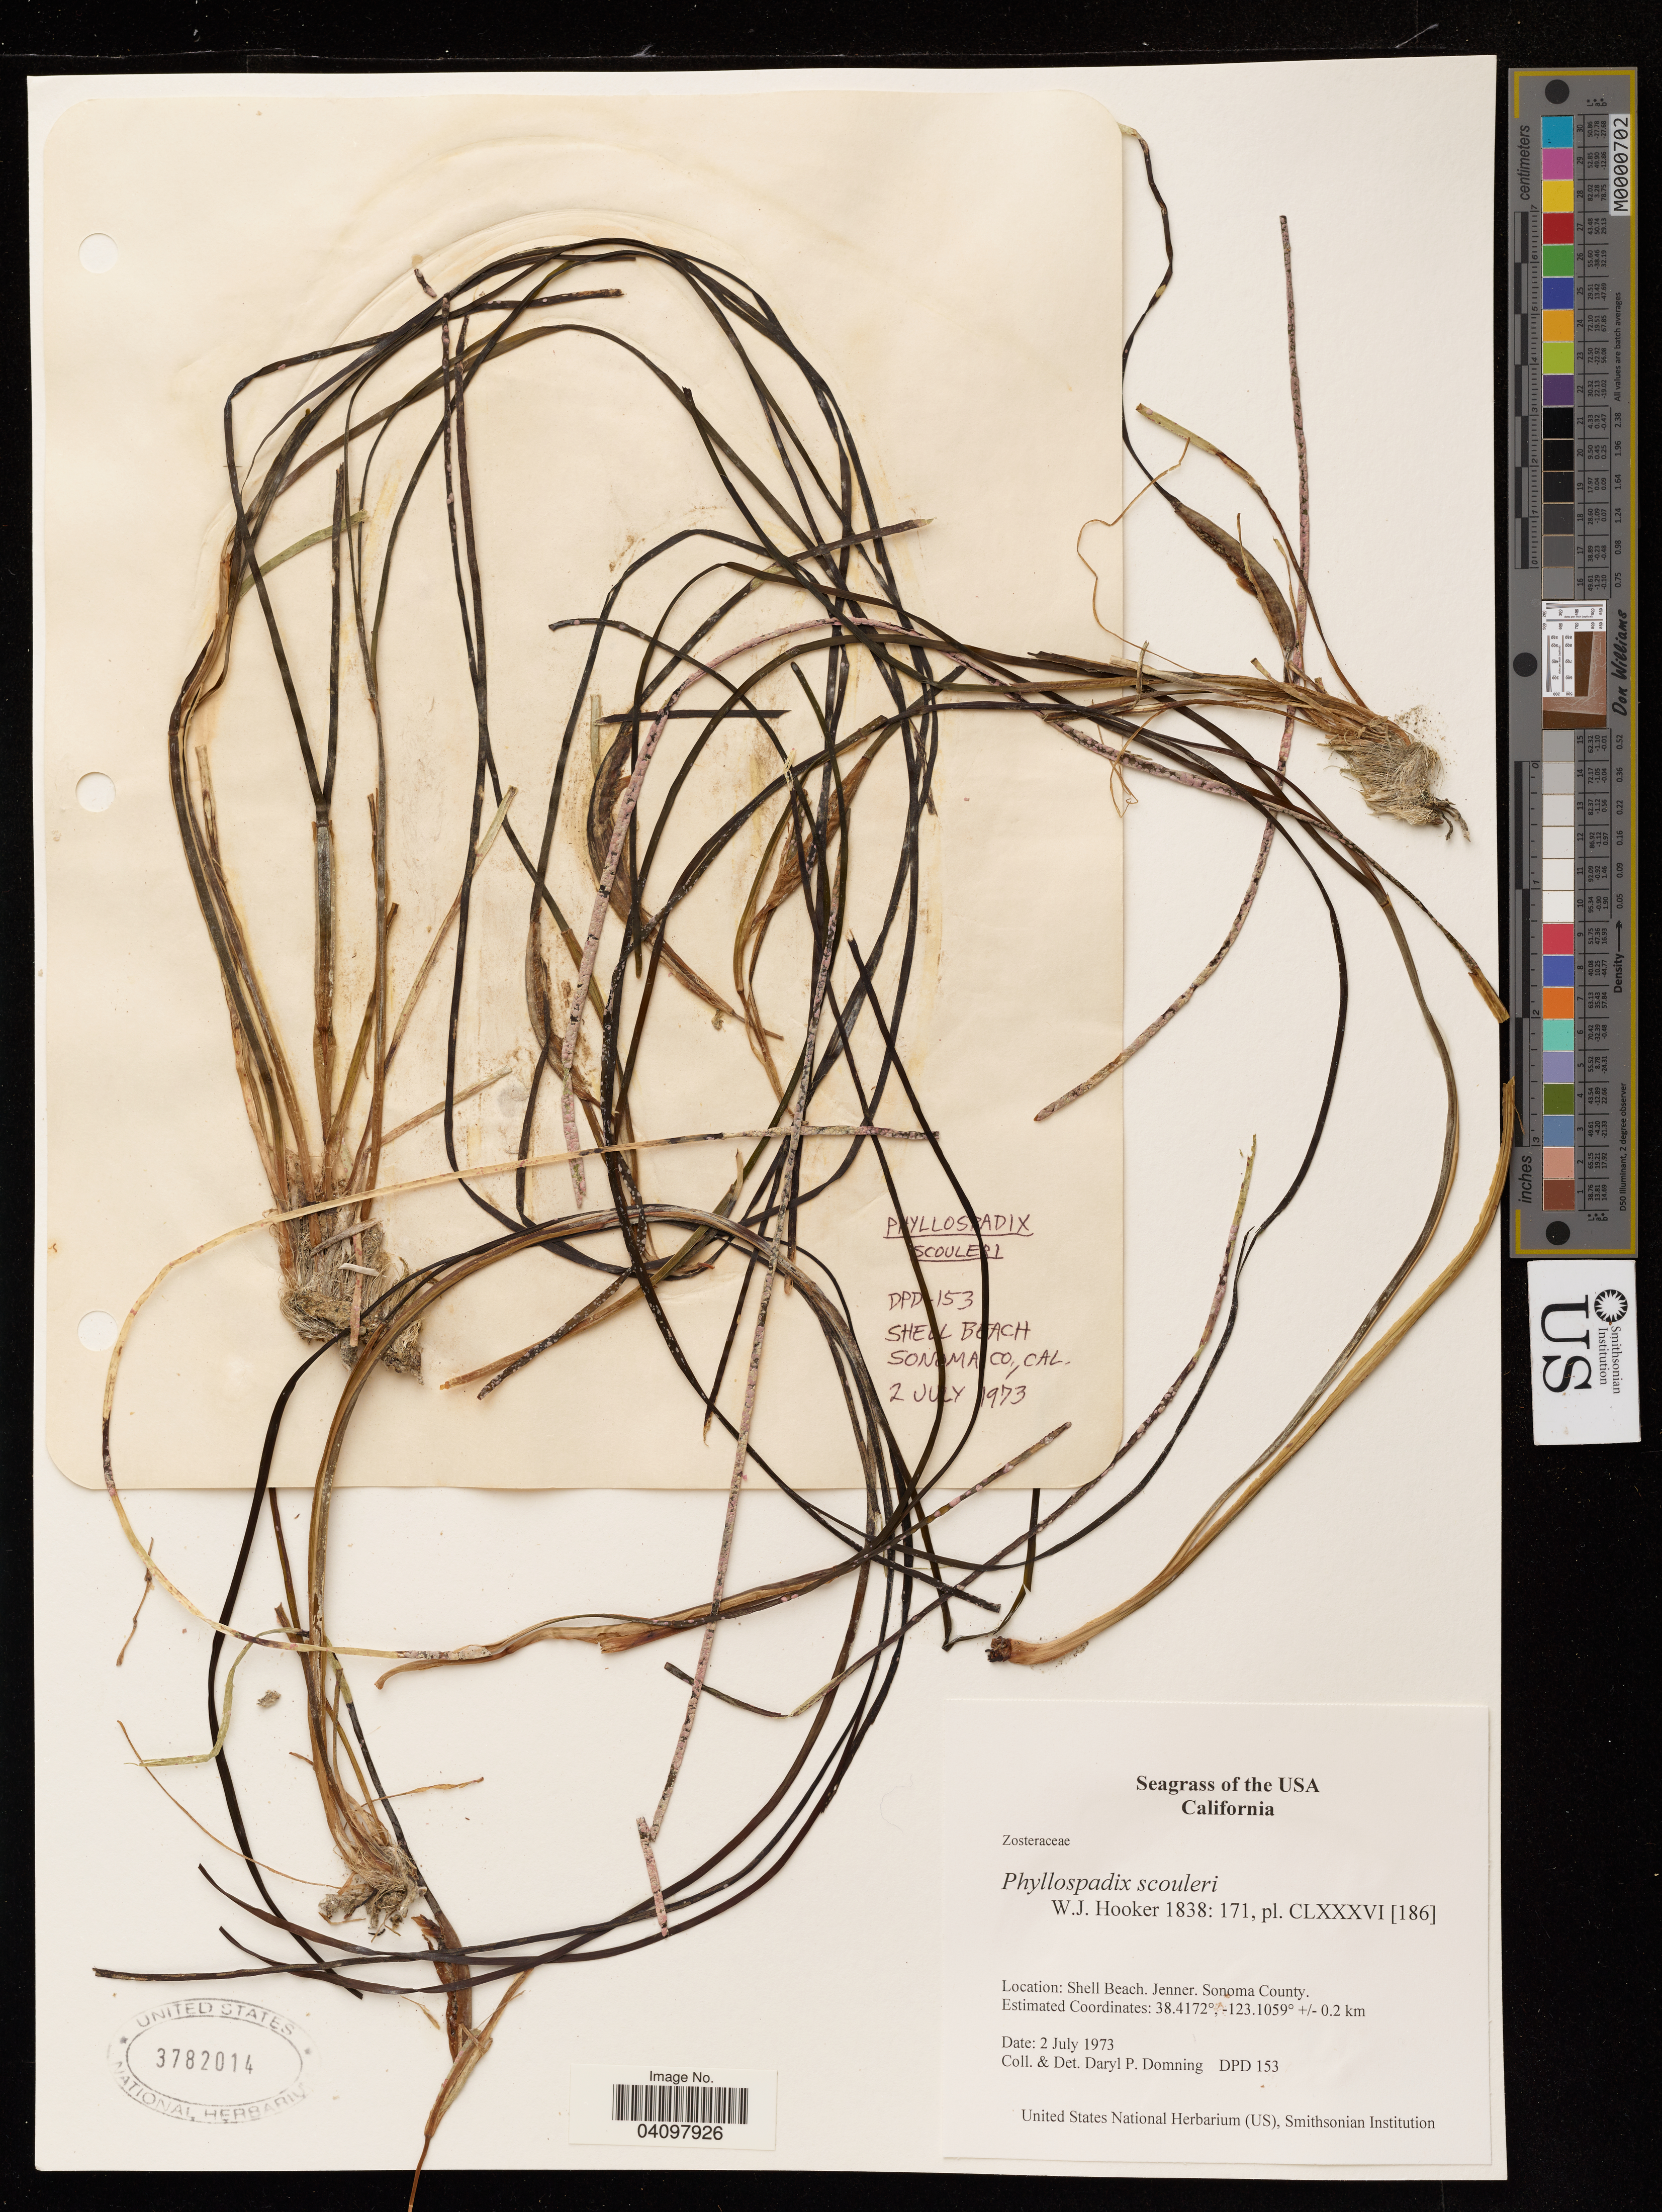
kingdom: Plantae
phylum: Tracheophyta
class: Liliopsida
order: Alismatales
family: Zosteraceae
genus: Phyllospadix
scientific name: Phyllospadix scouleri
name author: Hook.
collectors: D. Domning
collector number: DPD153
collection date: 1973-07-02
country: United States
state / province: California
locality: Shell Beach. Jenner. Sonoma County.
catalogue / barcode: US 3782014